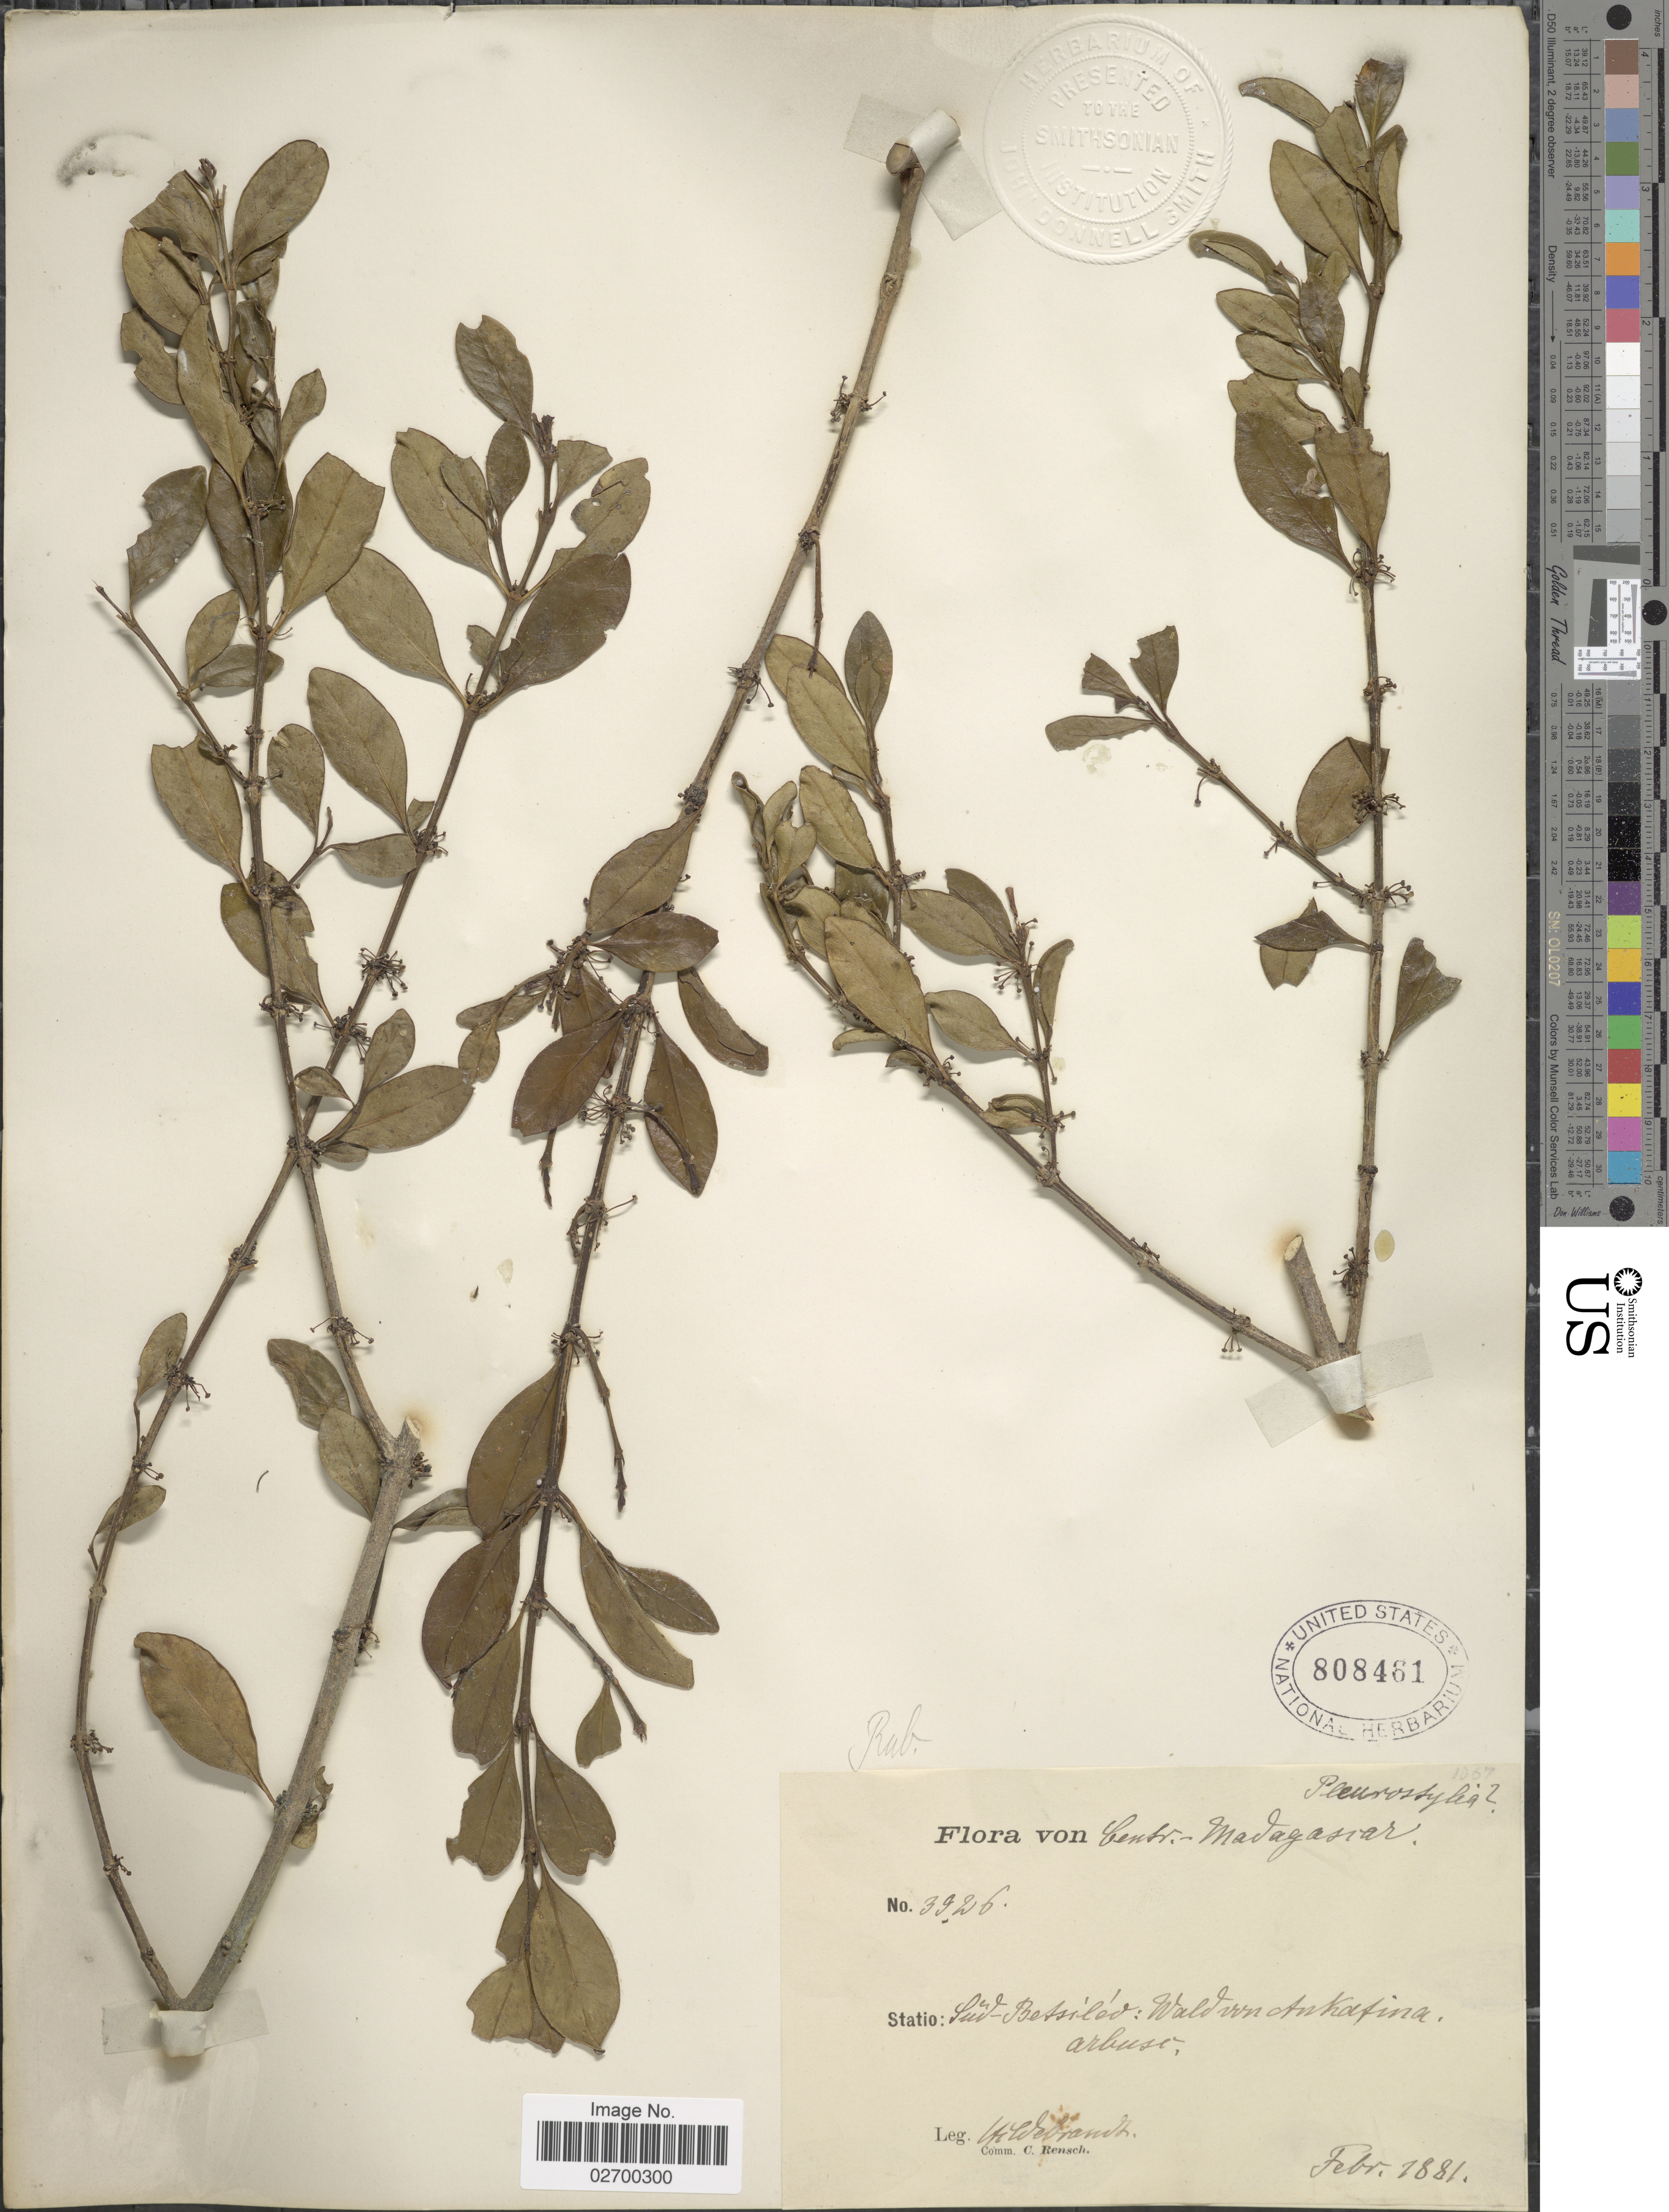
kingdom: Plantae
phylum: Tracheophyta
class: Magnoliopsida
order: Gentianales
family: Rubiaceae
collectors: J. Hildebrandt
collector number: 3926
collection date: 1881-02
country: Madagascar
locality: Centr.-Madagascar. Sud-Betsilad: Wald von Ankafina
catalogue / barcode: US 808461